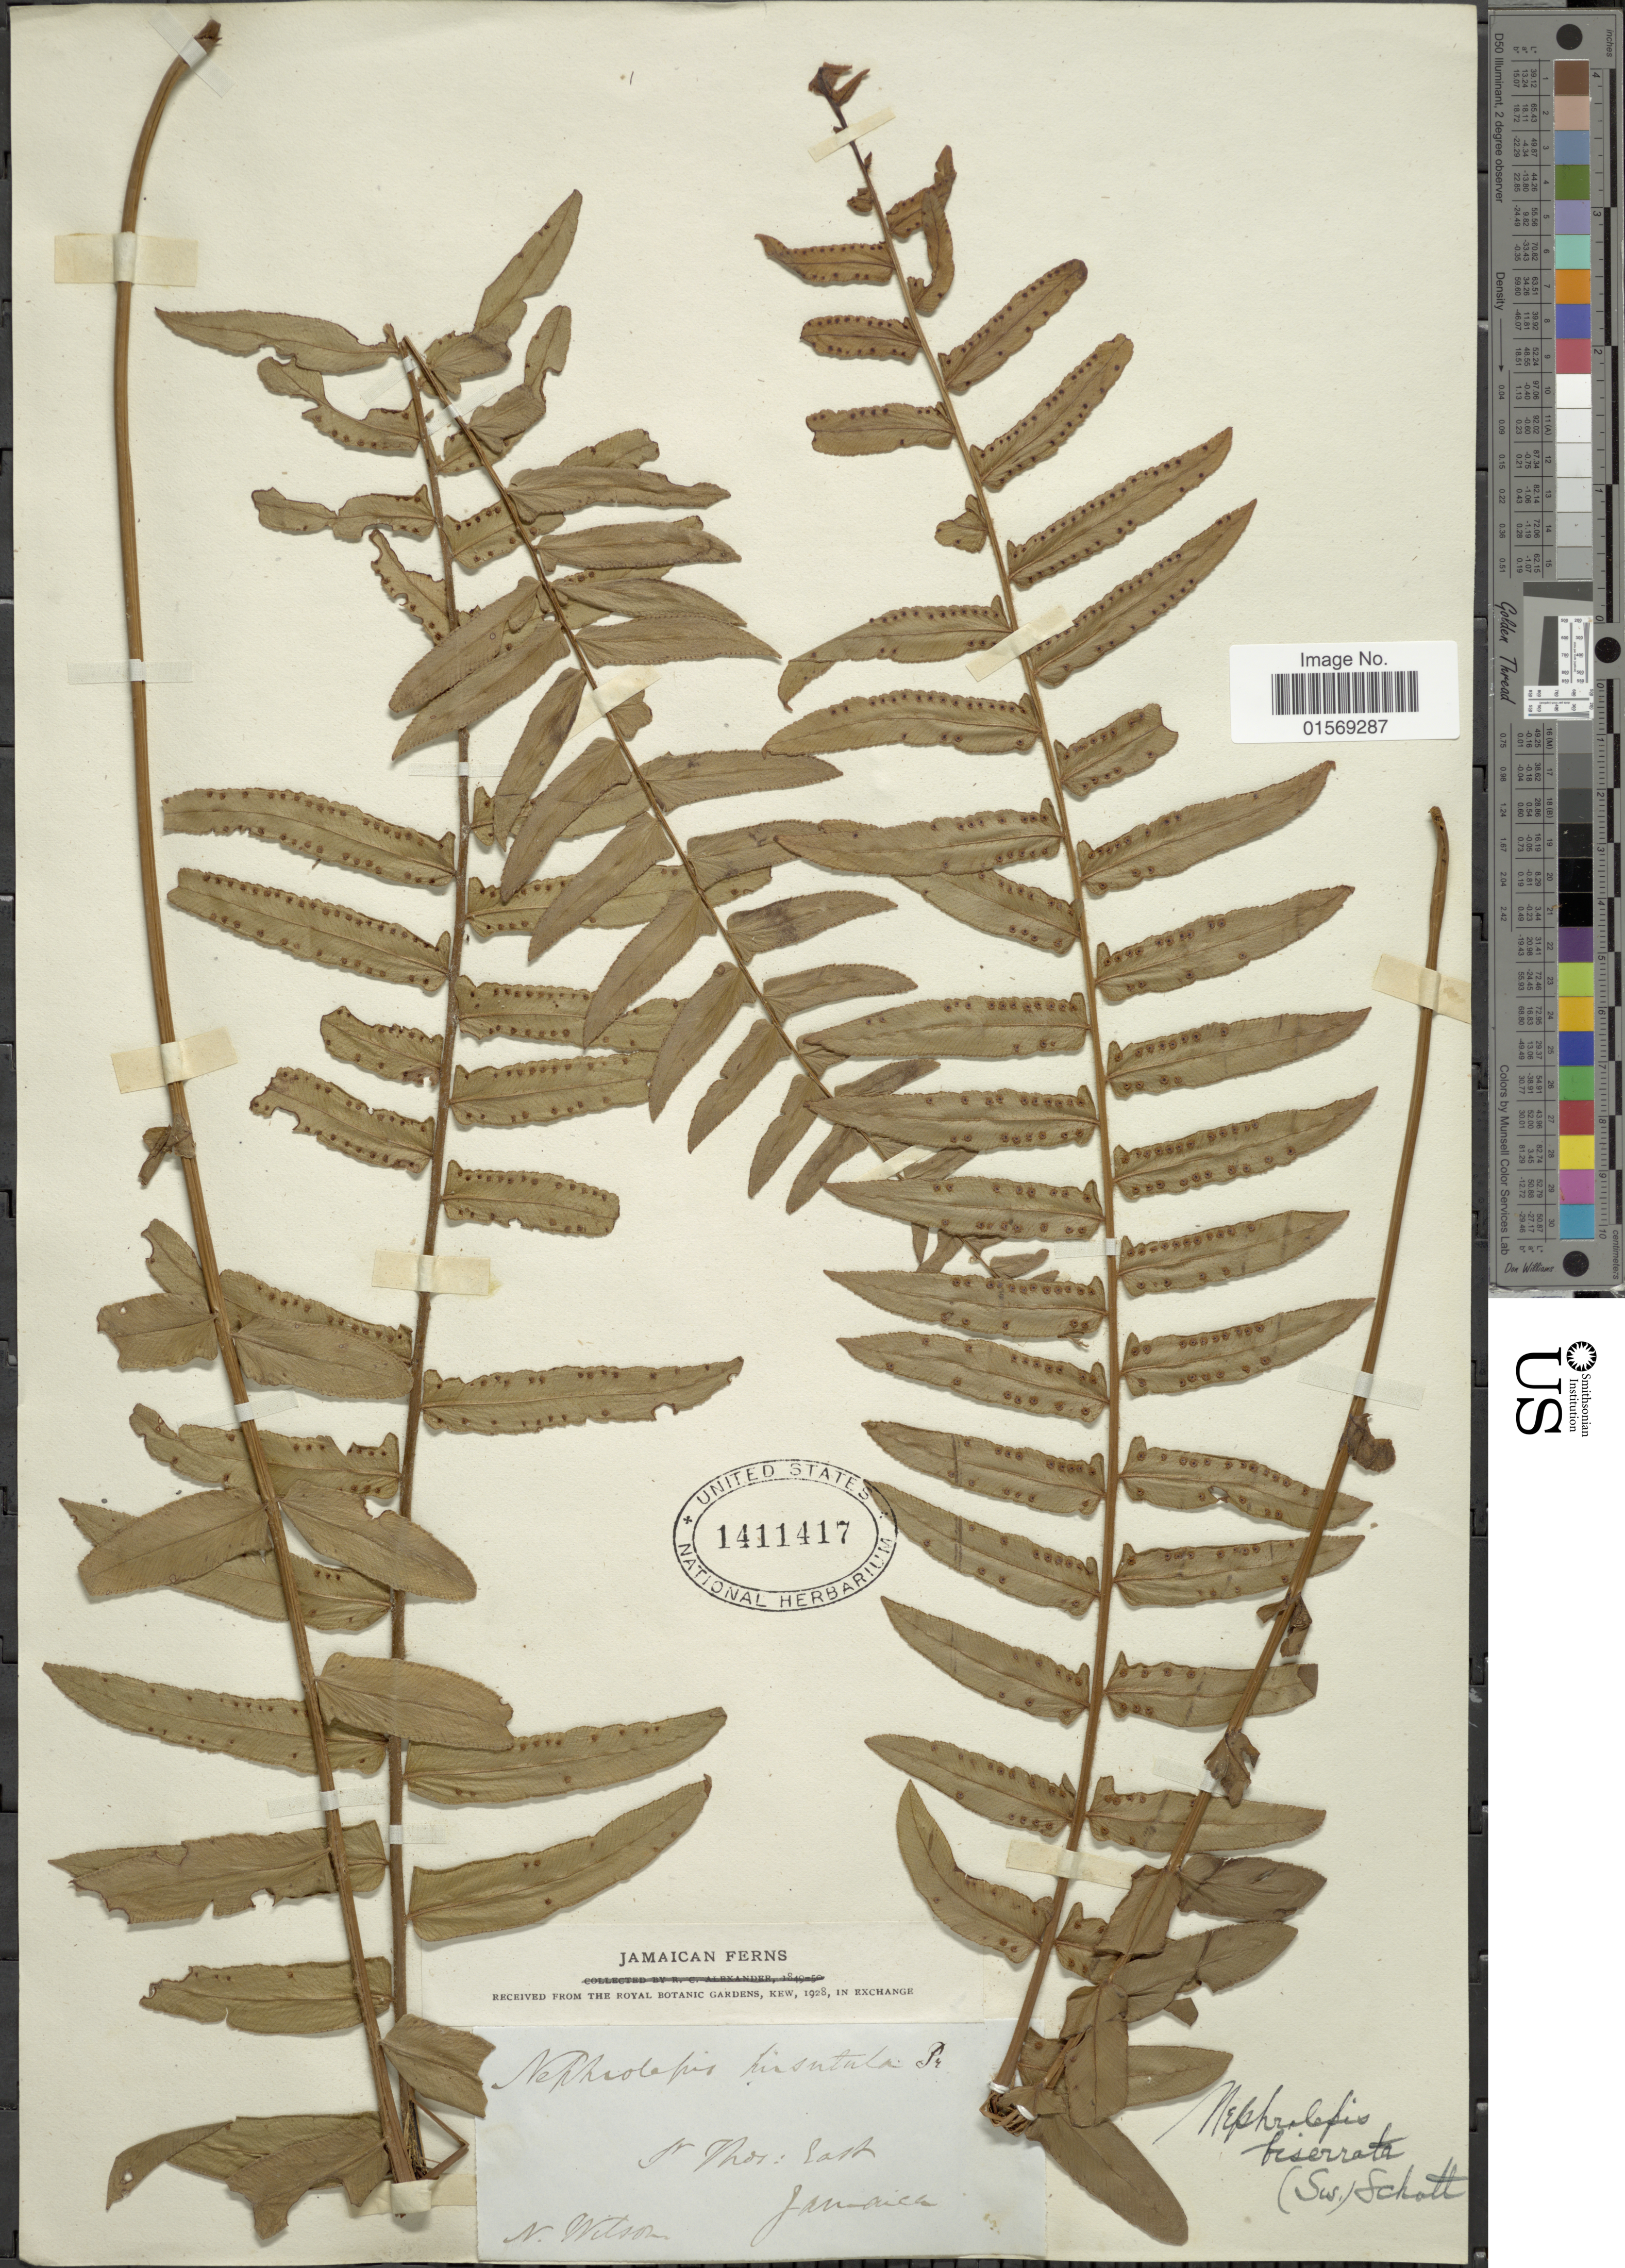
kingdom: Plantae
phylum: Tracheophyta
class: Polypodiopsida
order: Polypodiales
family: Nephrolepidaceae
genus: Nephrolepis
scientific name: Nephrolepis biserrata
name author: (Sw.) Schott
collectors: N. Wilson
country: Jamaica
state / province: Saint Thomas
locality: St. Thos: East, Jamaica.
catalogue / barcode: US 1411417